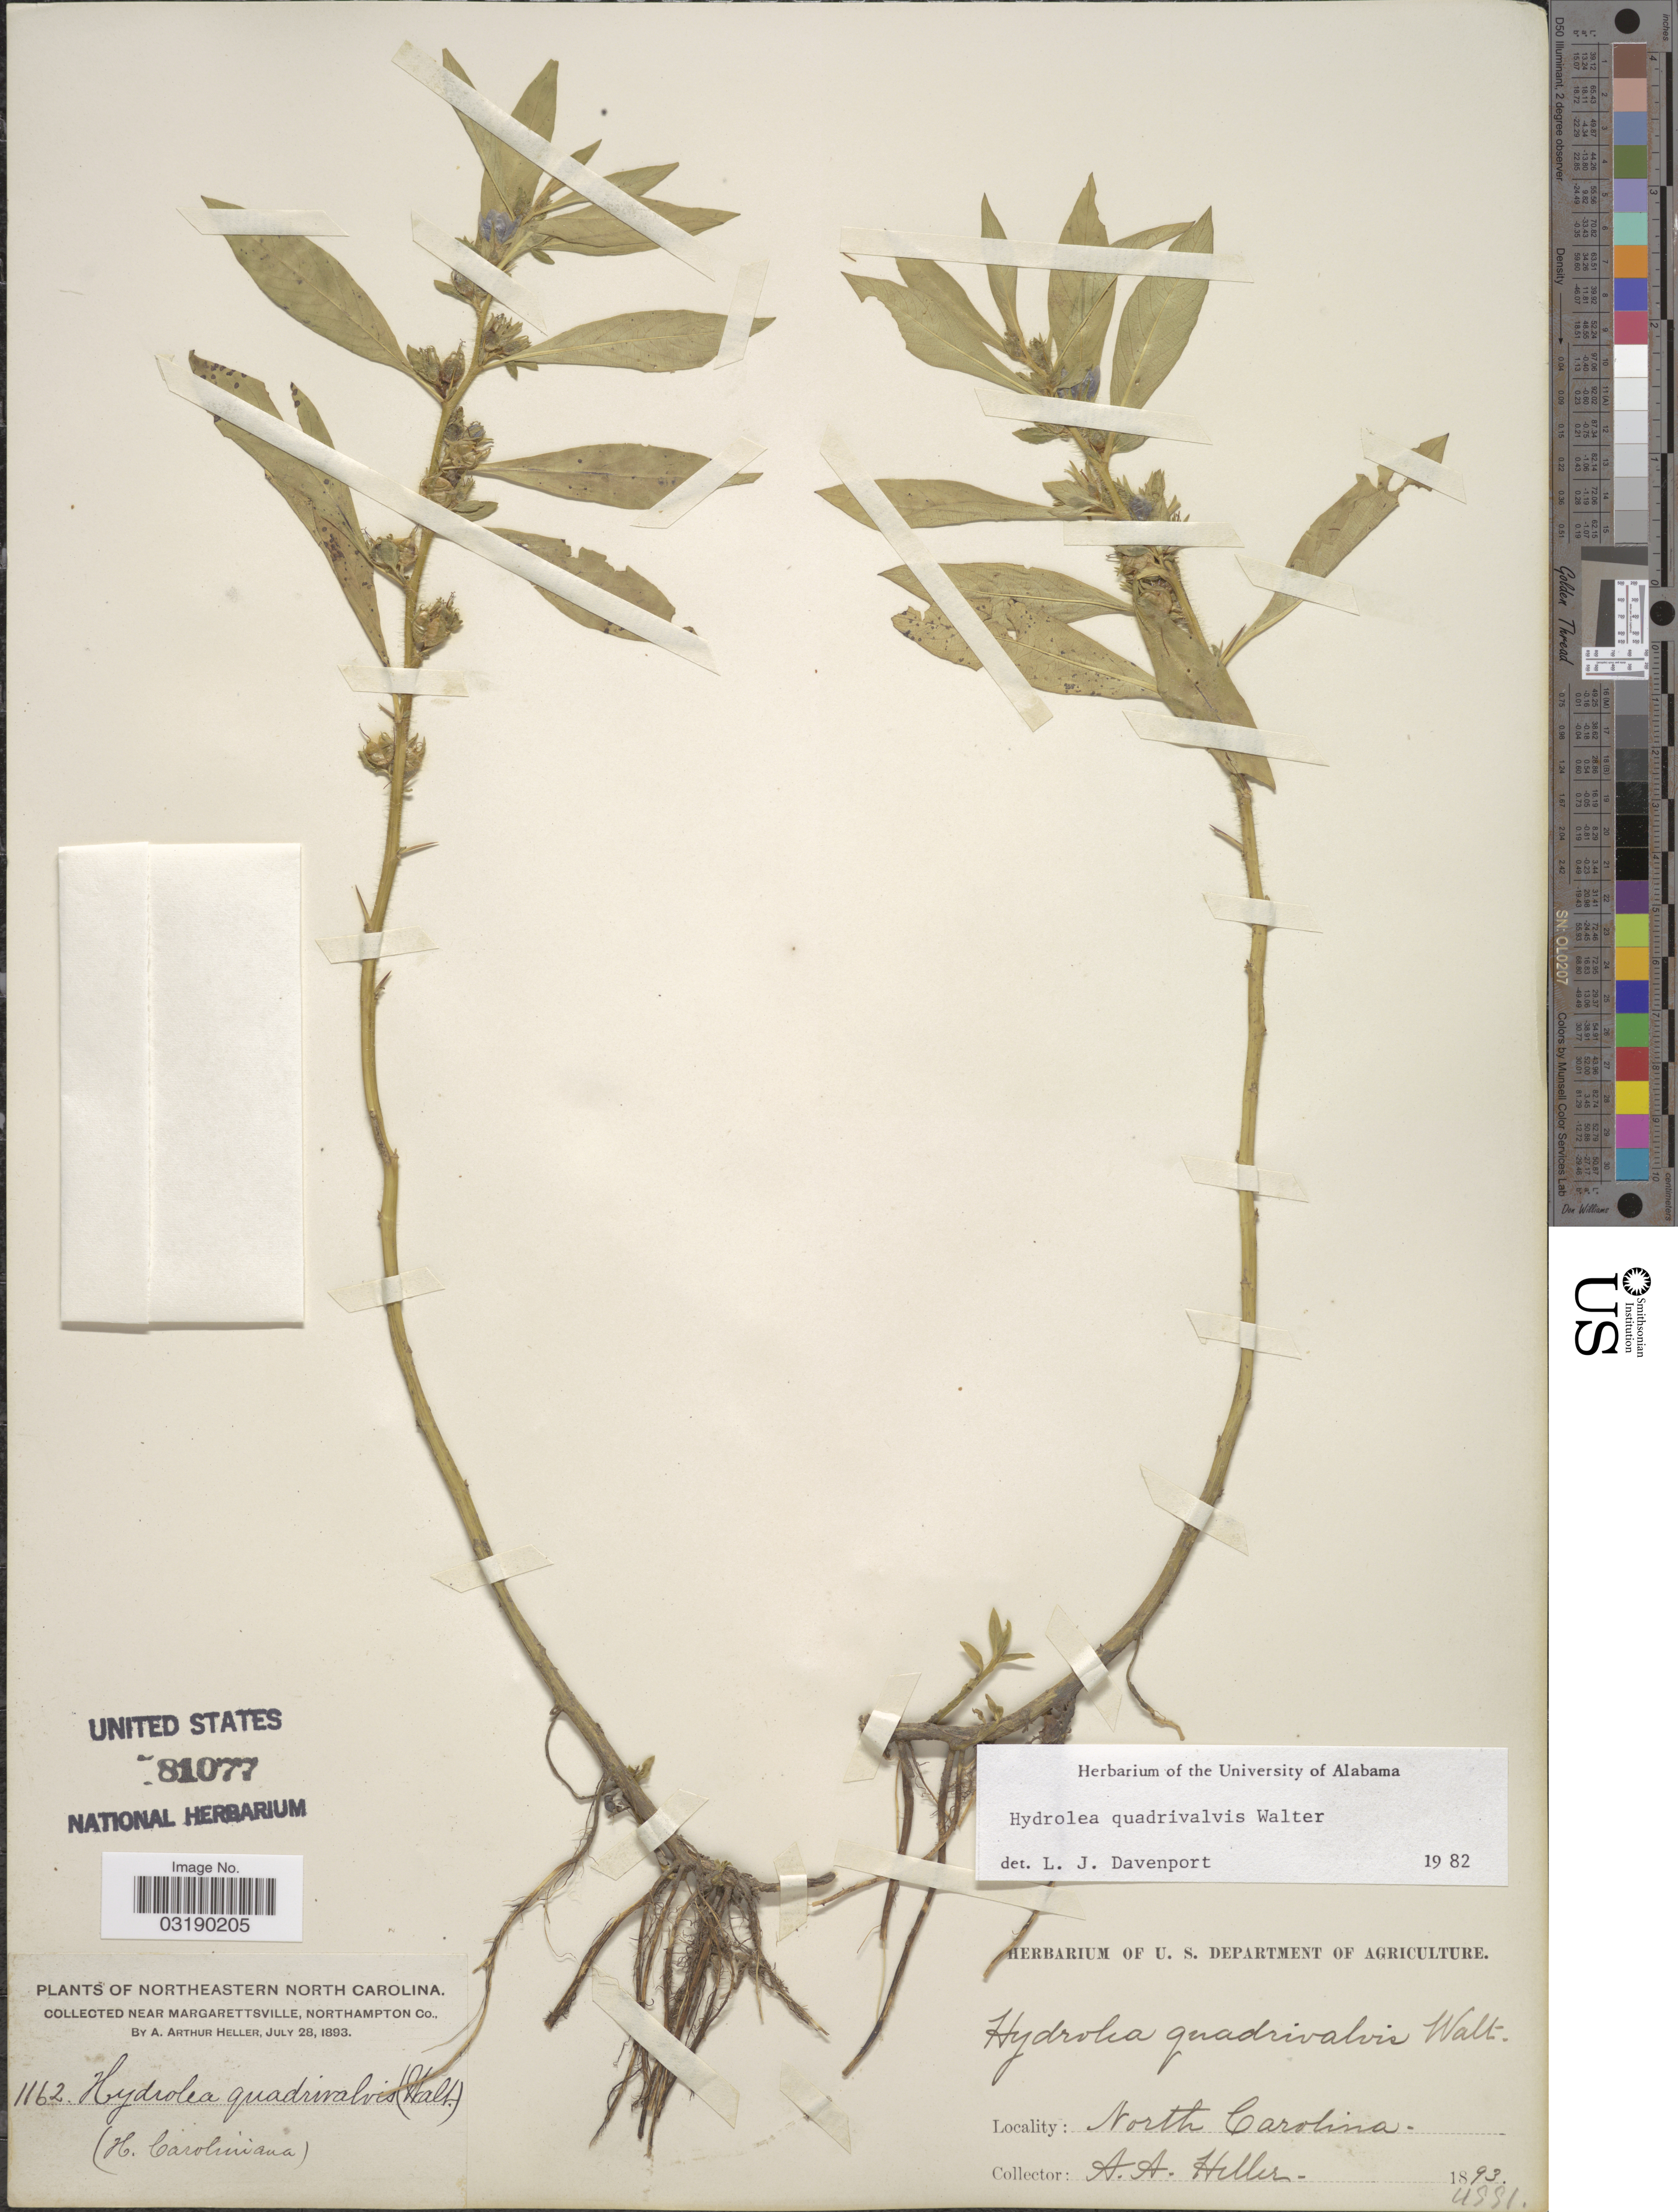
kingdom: Plantae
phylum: Tracheophyta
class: Magnoliopsida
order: Solanales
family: Hydroleaceae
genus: Hydrolea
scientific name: Hydrolea quadrivalvis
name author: Walter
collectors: A. A. Heller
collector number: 1162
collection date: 1893-07-28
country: United States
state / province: North Carolina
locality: Northeastern North Carolina. Near Margarettsville, Northampton Co.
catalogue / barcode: US 81077